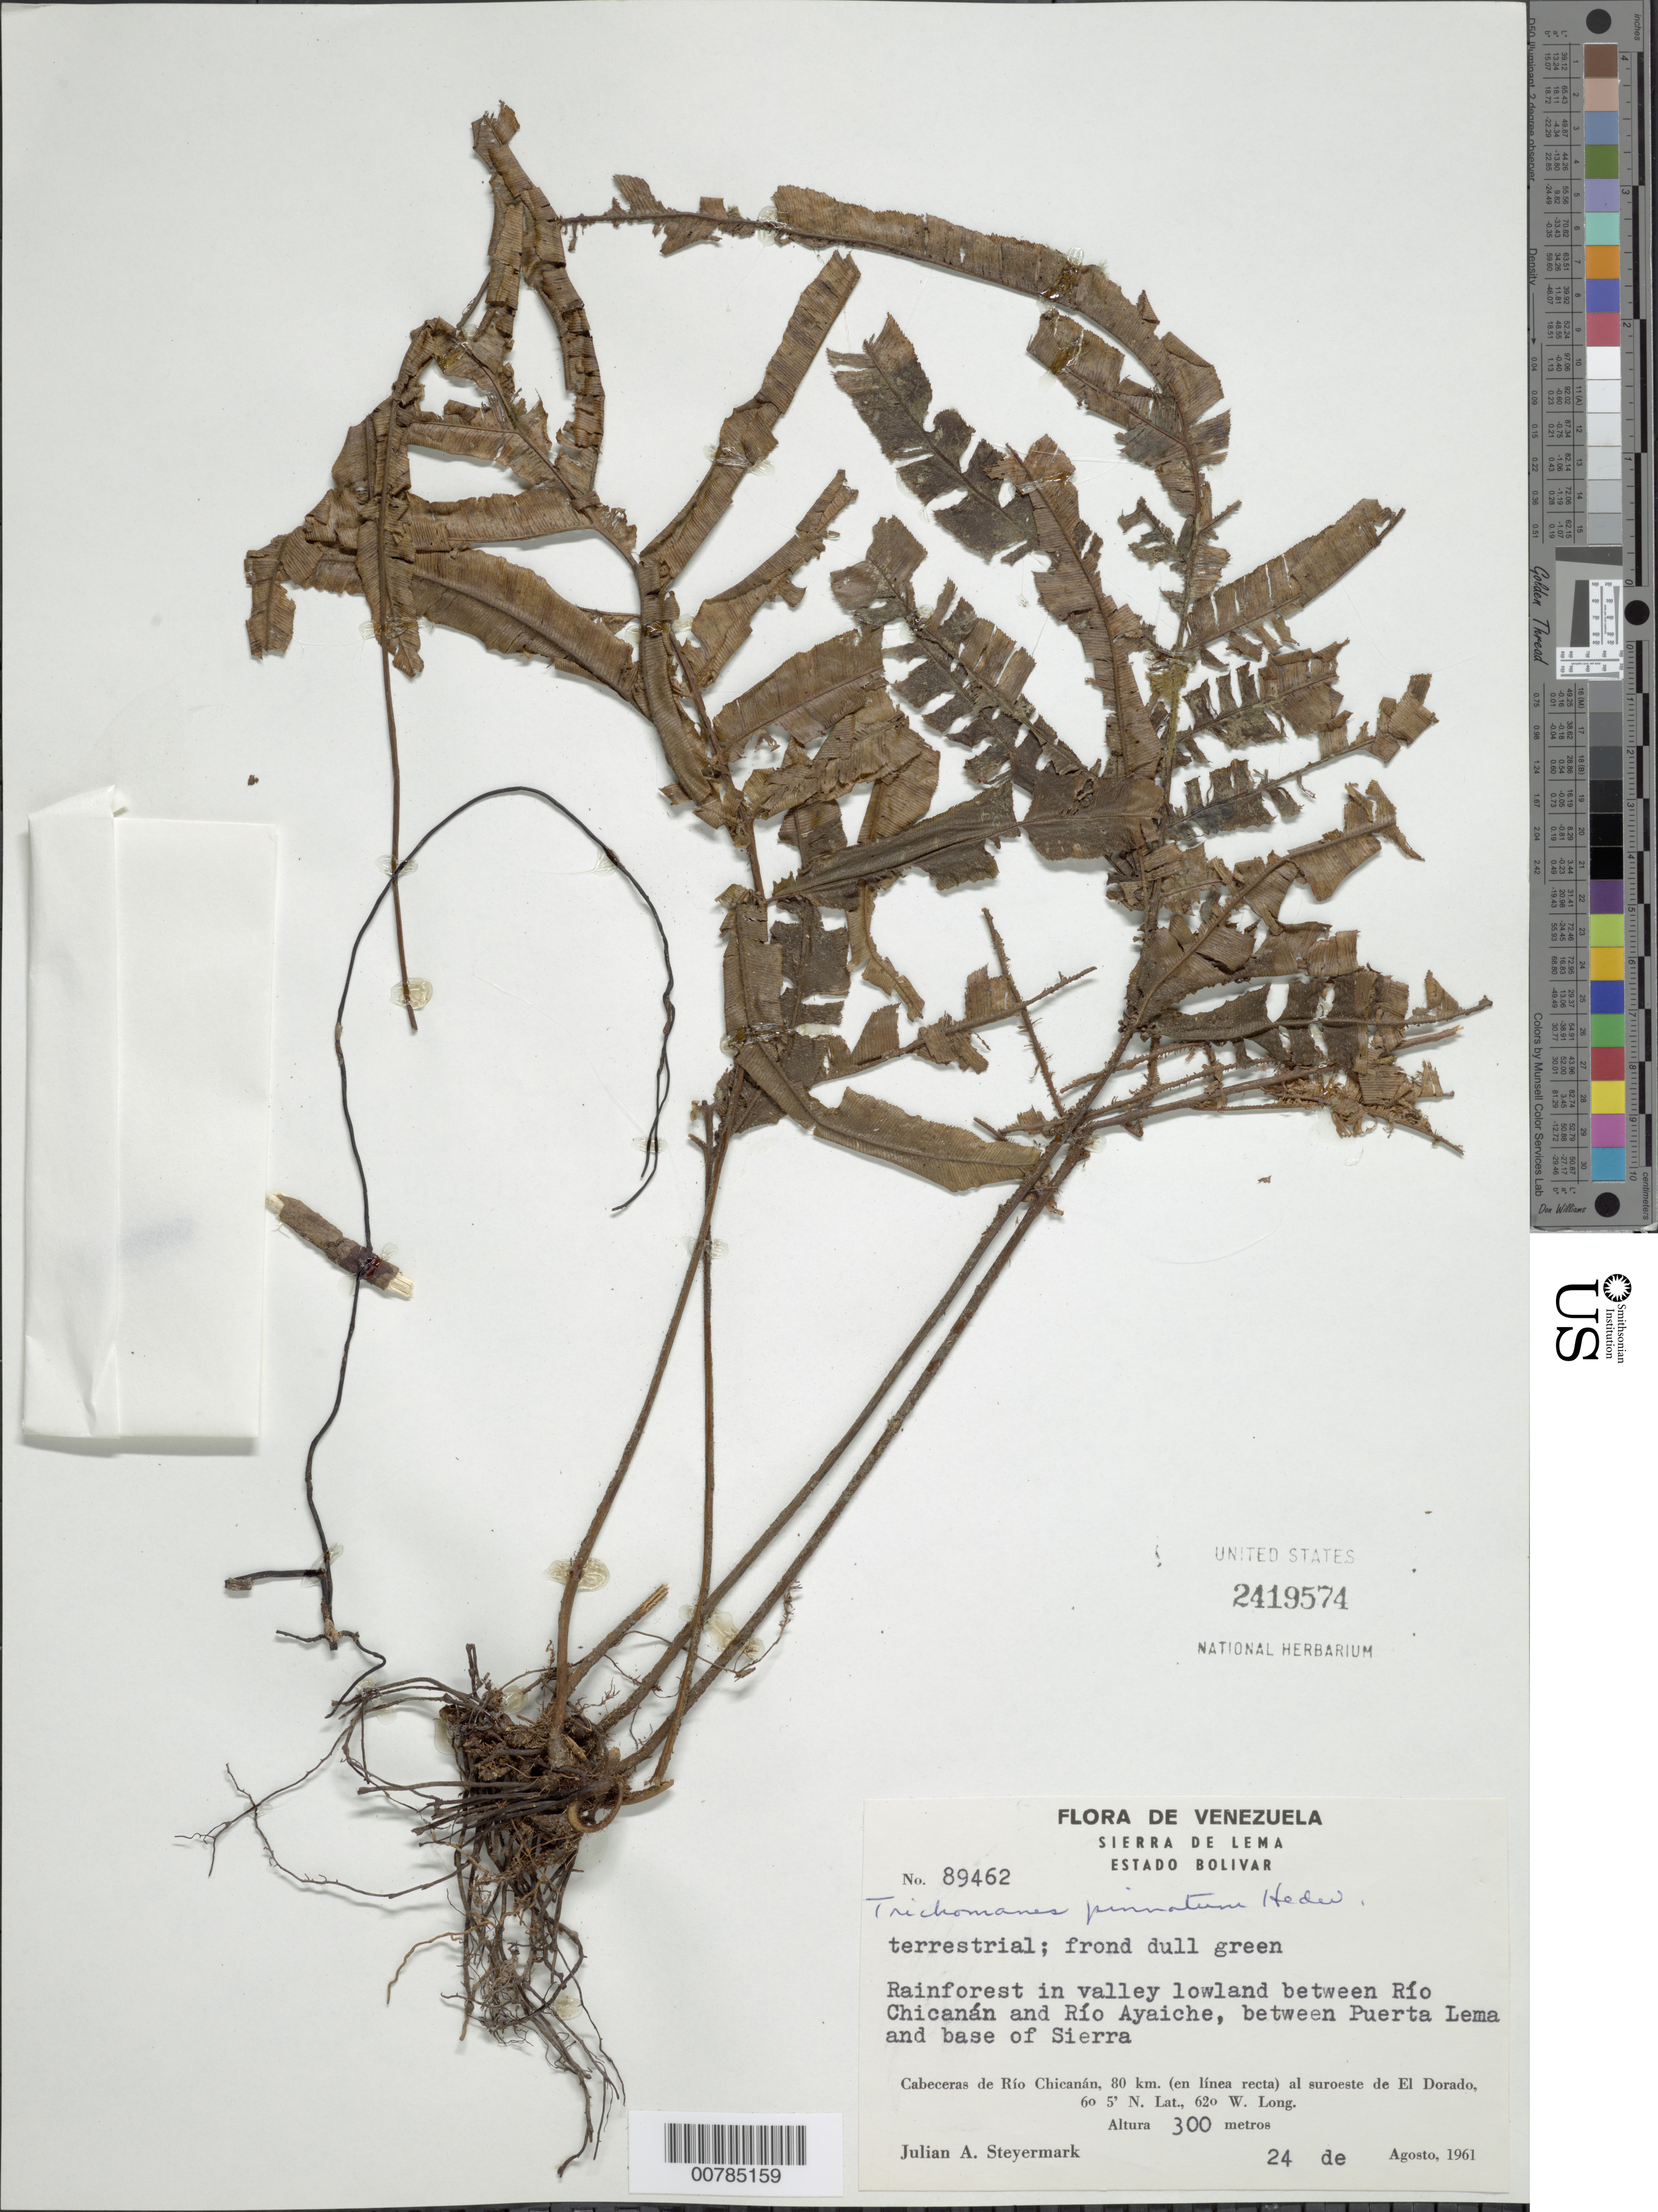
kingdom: Plantae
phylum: Tracheophyta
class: Polypodiopsida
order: Hymenophyllales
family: Hymenophyllaceae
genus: Trichomanes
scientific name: Trichomanes longifolium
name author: Desv.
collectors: J. Steyermark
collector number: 89462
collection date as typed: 24-Aug-61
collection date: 1961-08-24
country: Venezuela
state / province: Bolívar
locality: Sierra de Lema, Cabaceras de Río Chicanan, 80 km in straight line to SW of El Dorado, between Río Chicanan and Río Ayaiche, between Puerta Lema and base of Sierra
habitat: Rainforest in valley lowland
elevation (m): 300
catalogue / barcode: US 2419574